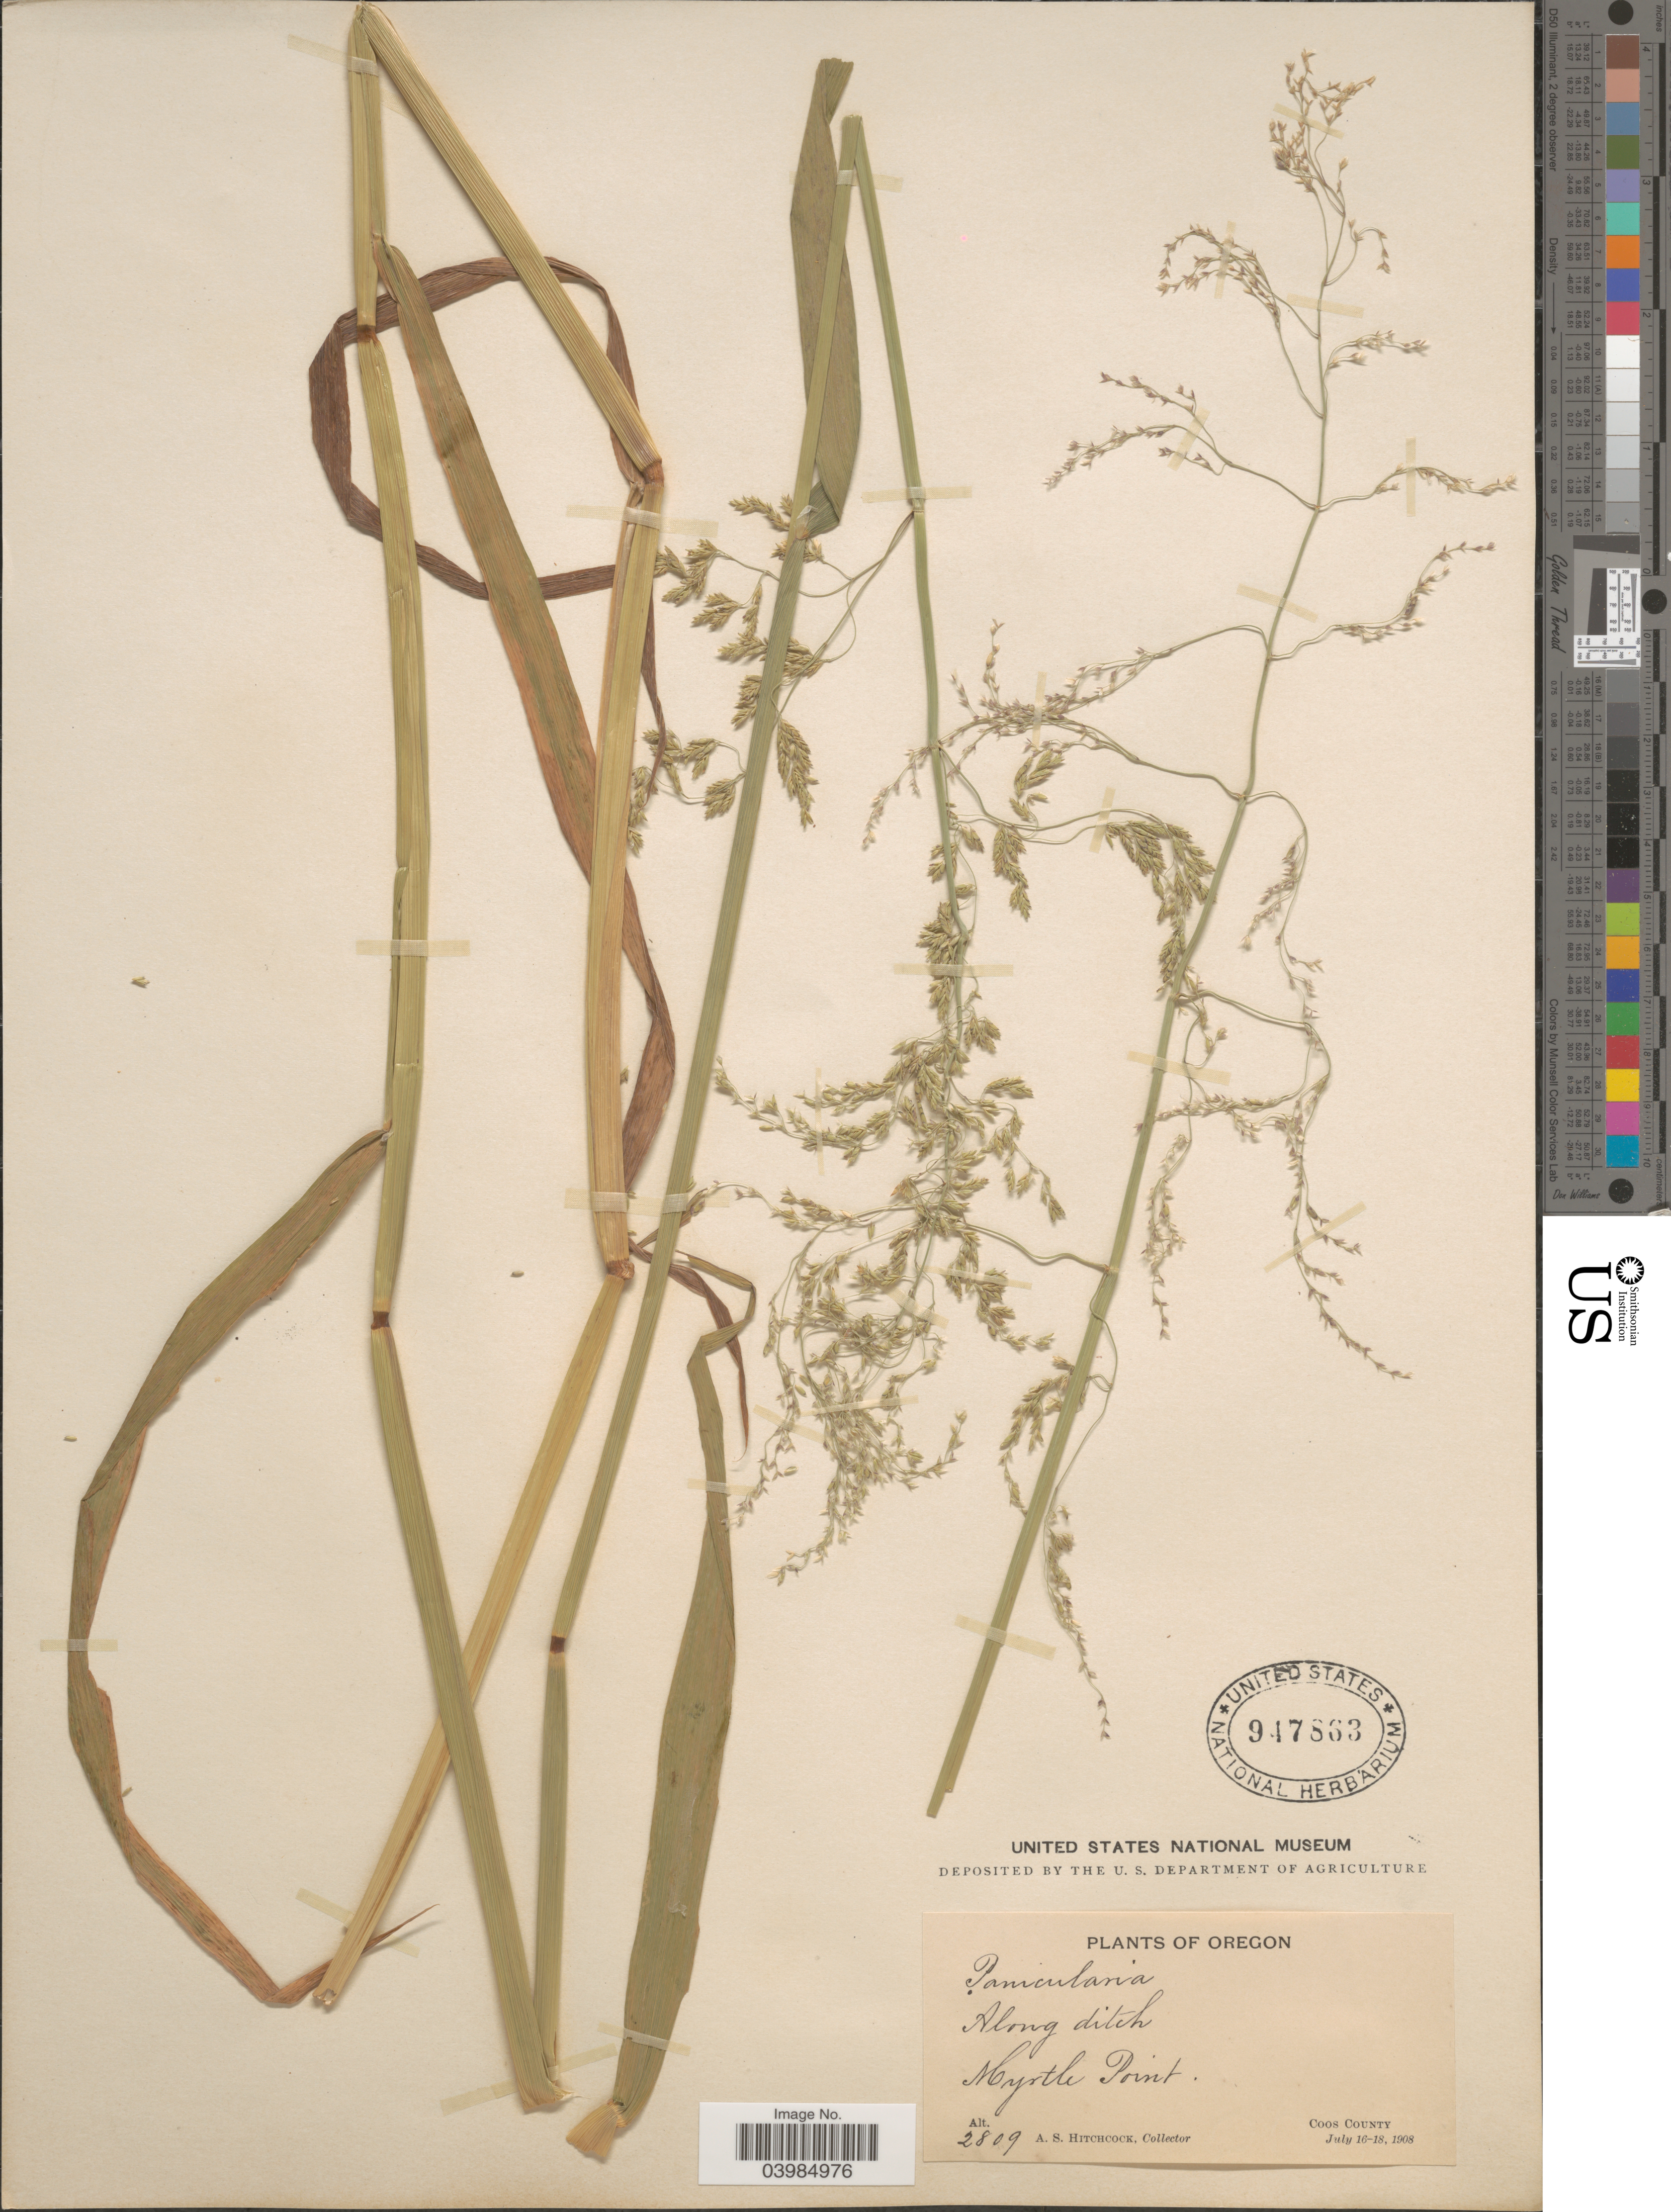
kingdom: Plantae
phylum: Tracheophyta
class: Liliopsida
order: Poales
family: Poaceae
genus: Glyceria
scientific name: Glyceria sp.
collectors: A. S. Hitchcock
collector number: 2809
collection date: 1908-07-16/1908-07-18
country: United States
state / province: Oregon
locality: Along ditch. Myrtle Point. Coos County.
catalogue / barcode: US 947863